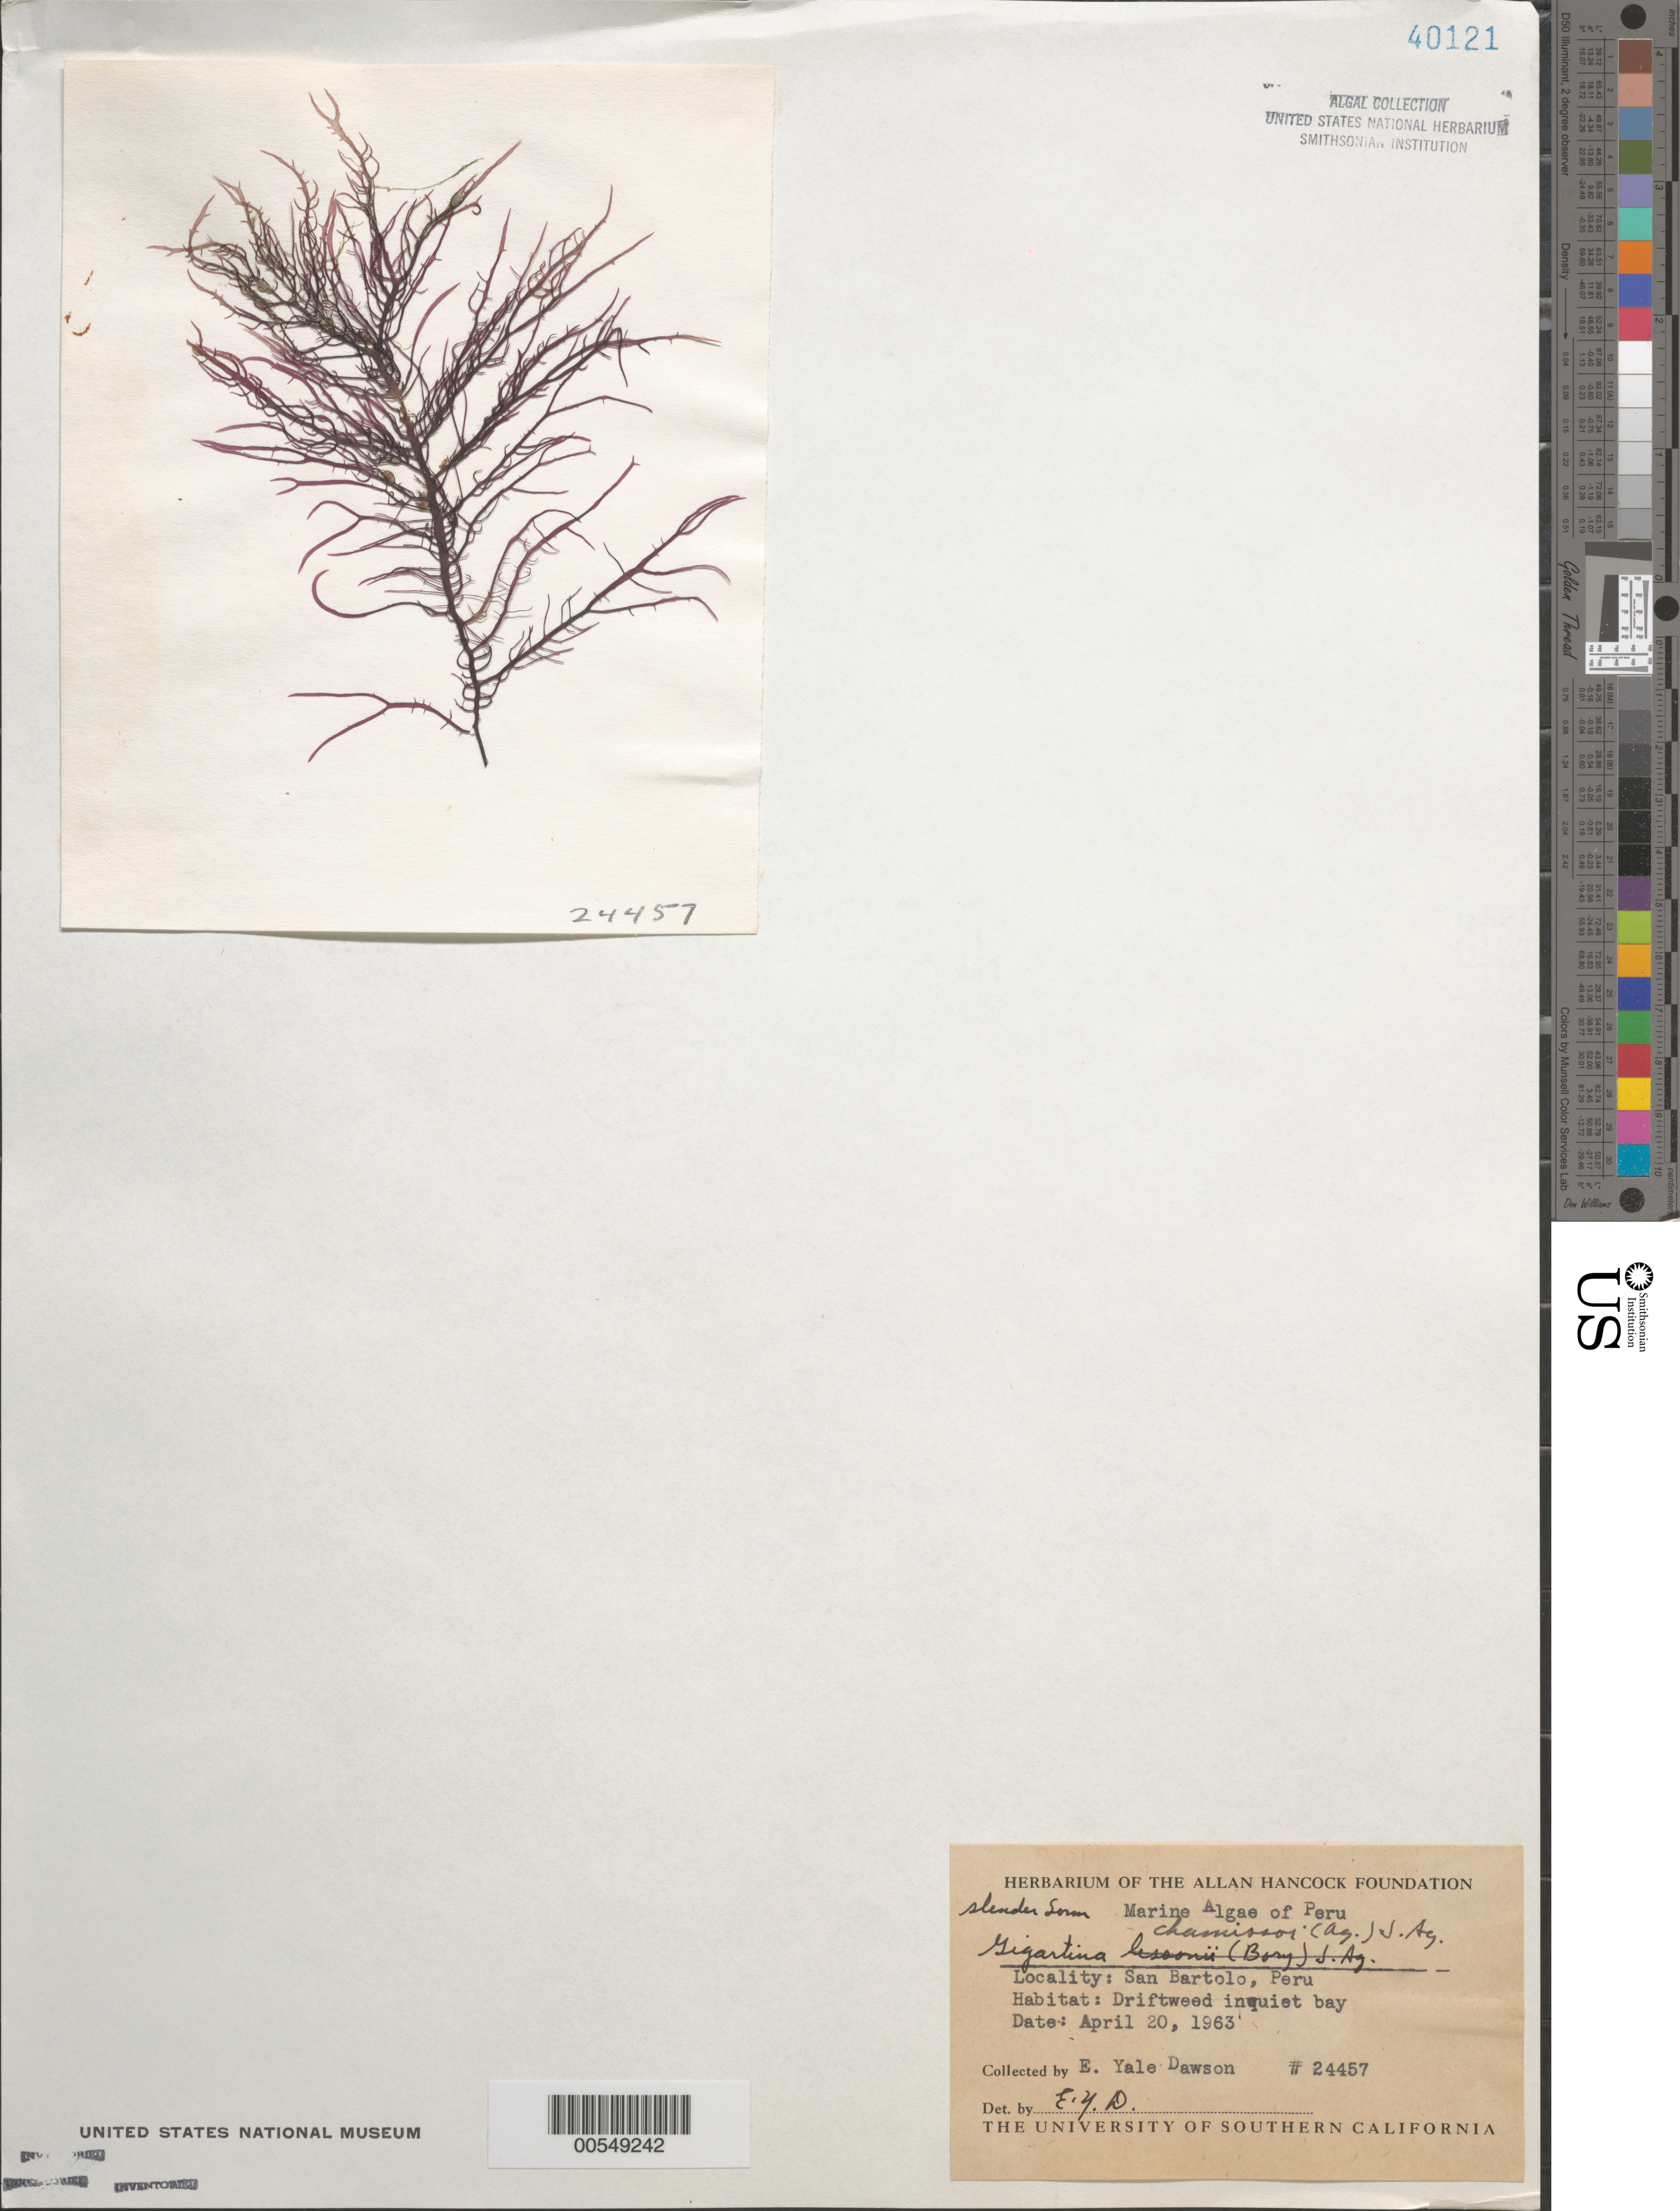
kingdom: Plantae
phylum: Rhodophyta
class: Florideophyceae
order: Gigartinales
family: Gigartinaceae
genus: Chondracanthus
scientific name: Chondracanthus chamissoi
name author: (C. Agardh) Kützing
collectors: E. Y. Dawson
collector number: EYD 24457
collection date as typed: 20 Apr 1963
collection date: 1963-04-20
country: Peru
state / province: Lima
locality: San bartolo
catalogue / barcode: US 40121